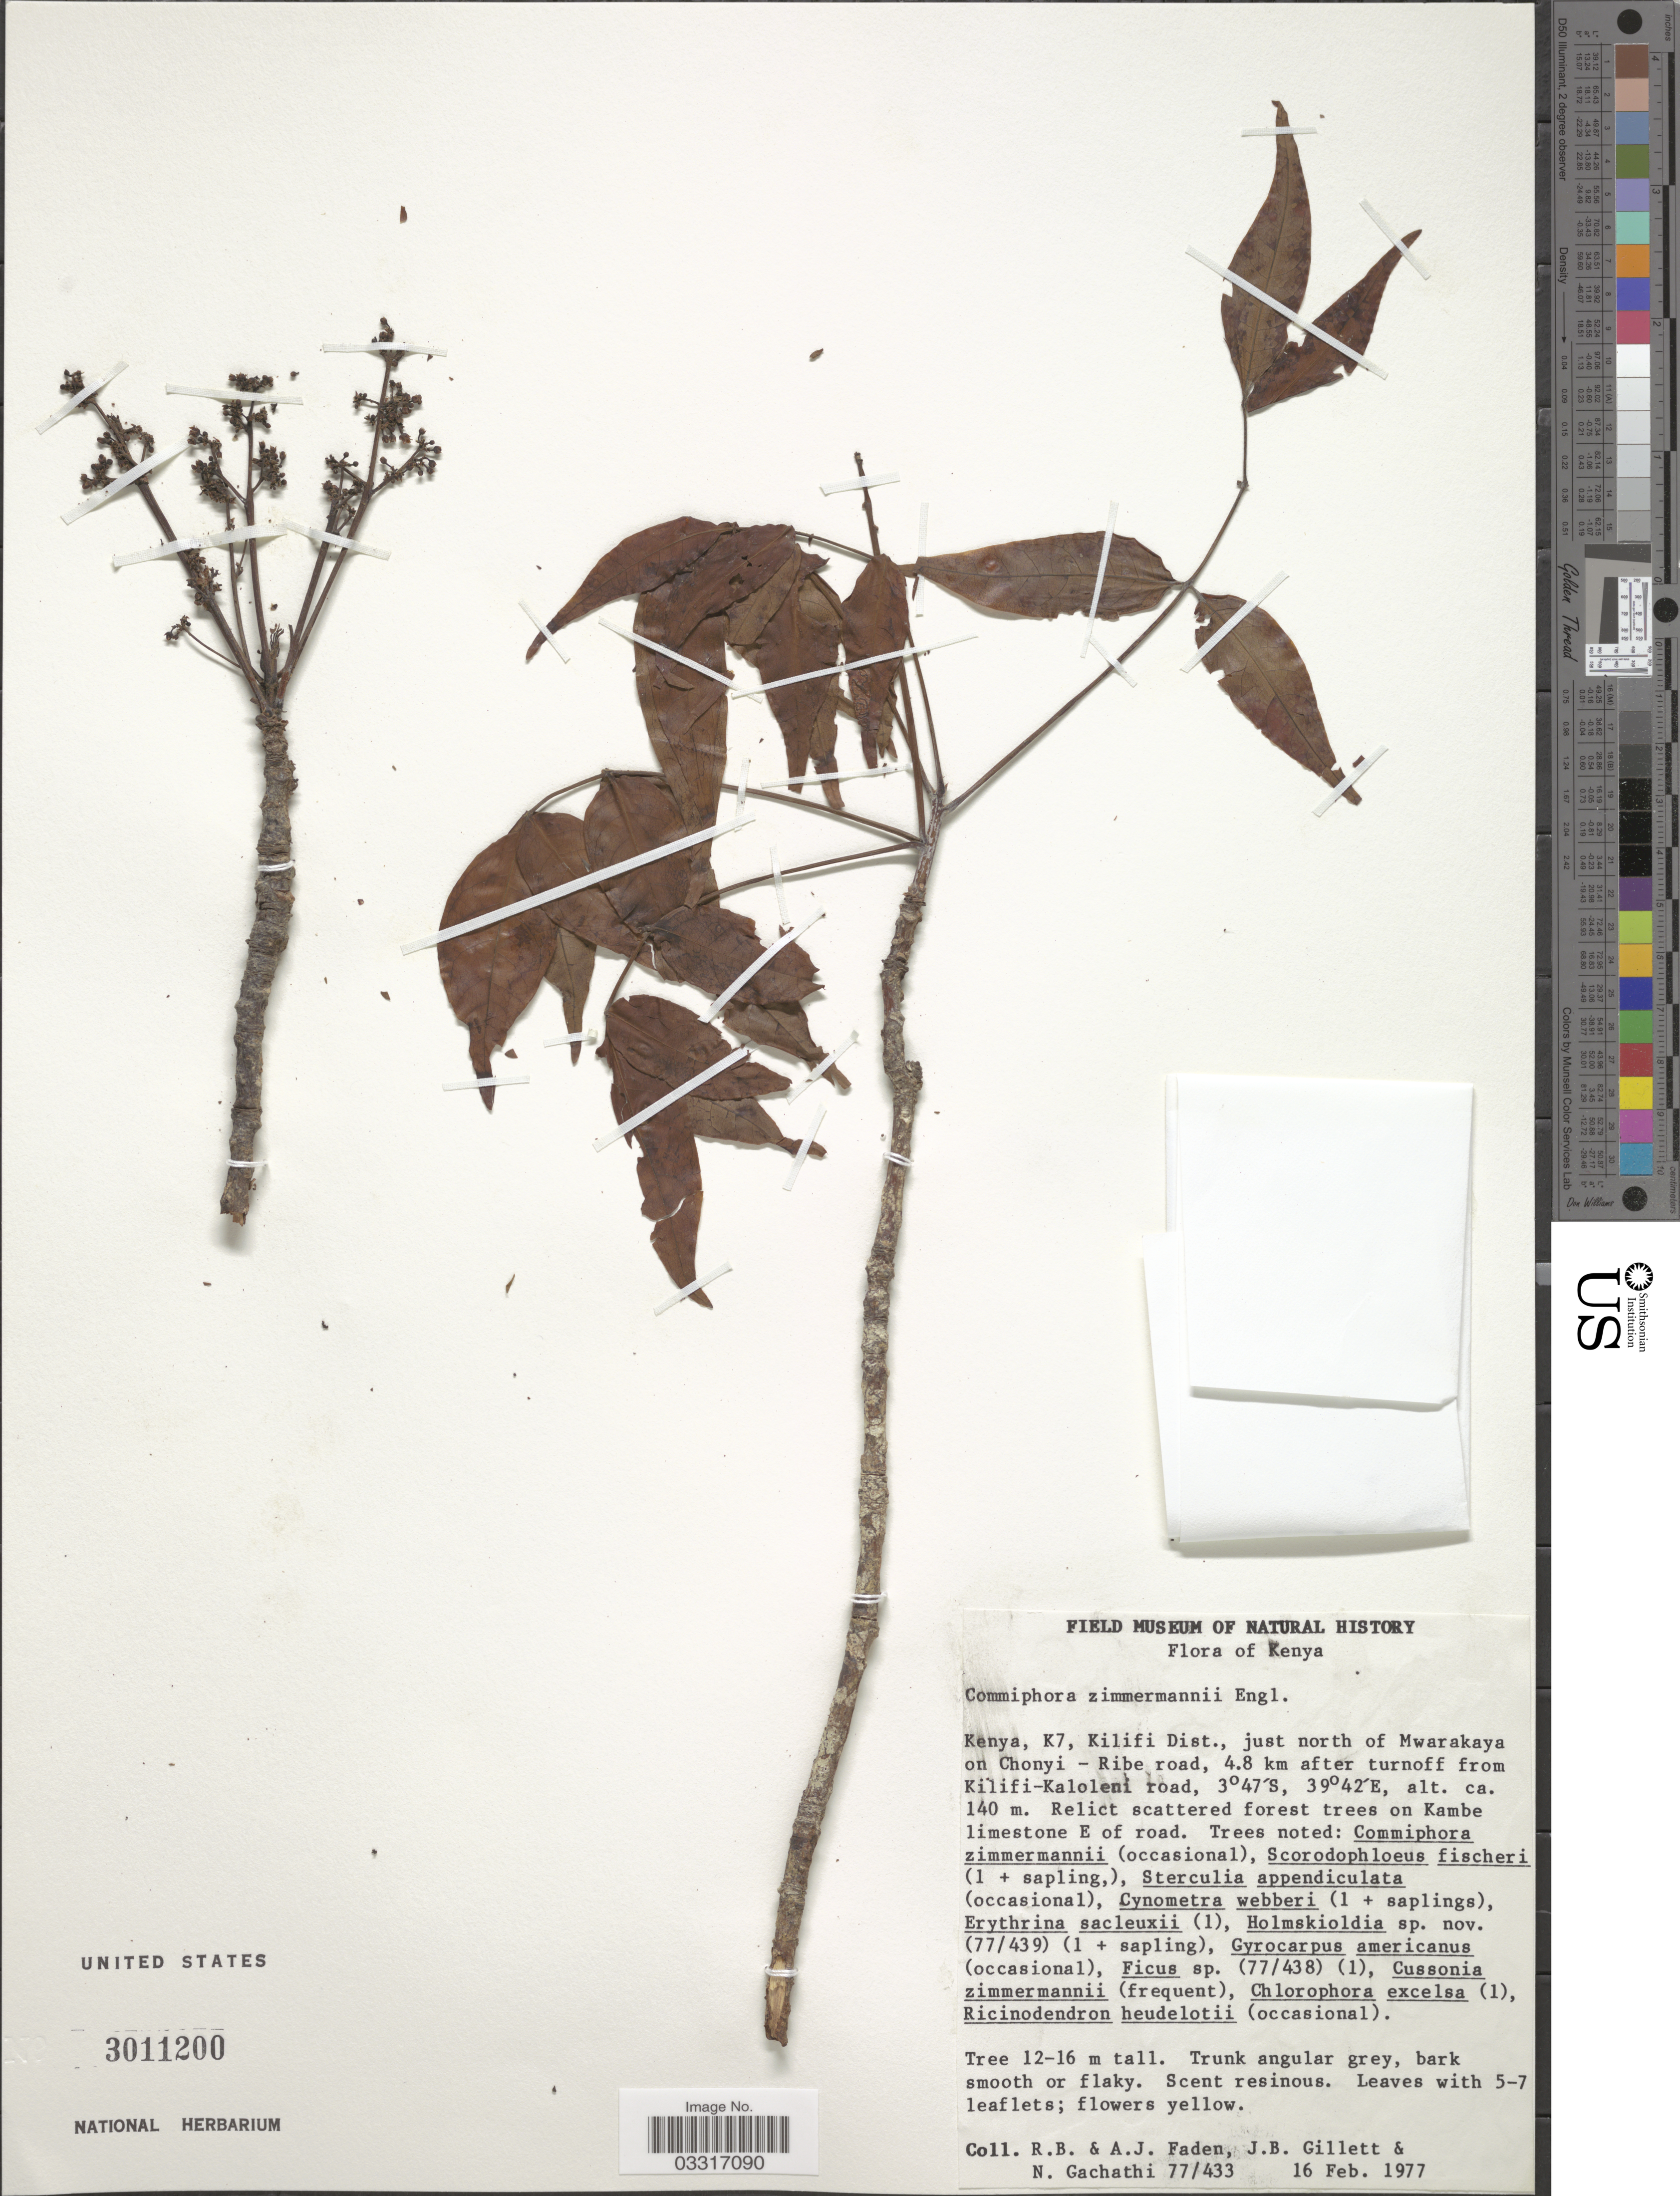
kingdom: Plantae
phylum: Tracheophyta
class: Magnoliopsida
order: Sapindales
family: Burseraceae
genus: Commiphora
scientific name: Commiphora zimmermannii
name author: Engl.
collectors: R. B. Faden, A. J. Faden, J. B. Gillett & N. Gachathi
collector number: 77/433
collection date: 1977-02-16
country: Kenya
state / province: Kilifi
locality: K7, Kilifi Dist., just north of Mwarakaya on Chonyi- Ribe road, 4.8 km after turnoff from Kilifi-Kaloleni road.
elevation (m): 140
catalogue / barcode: US 3011200